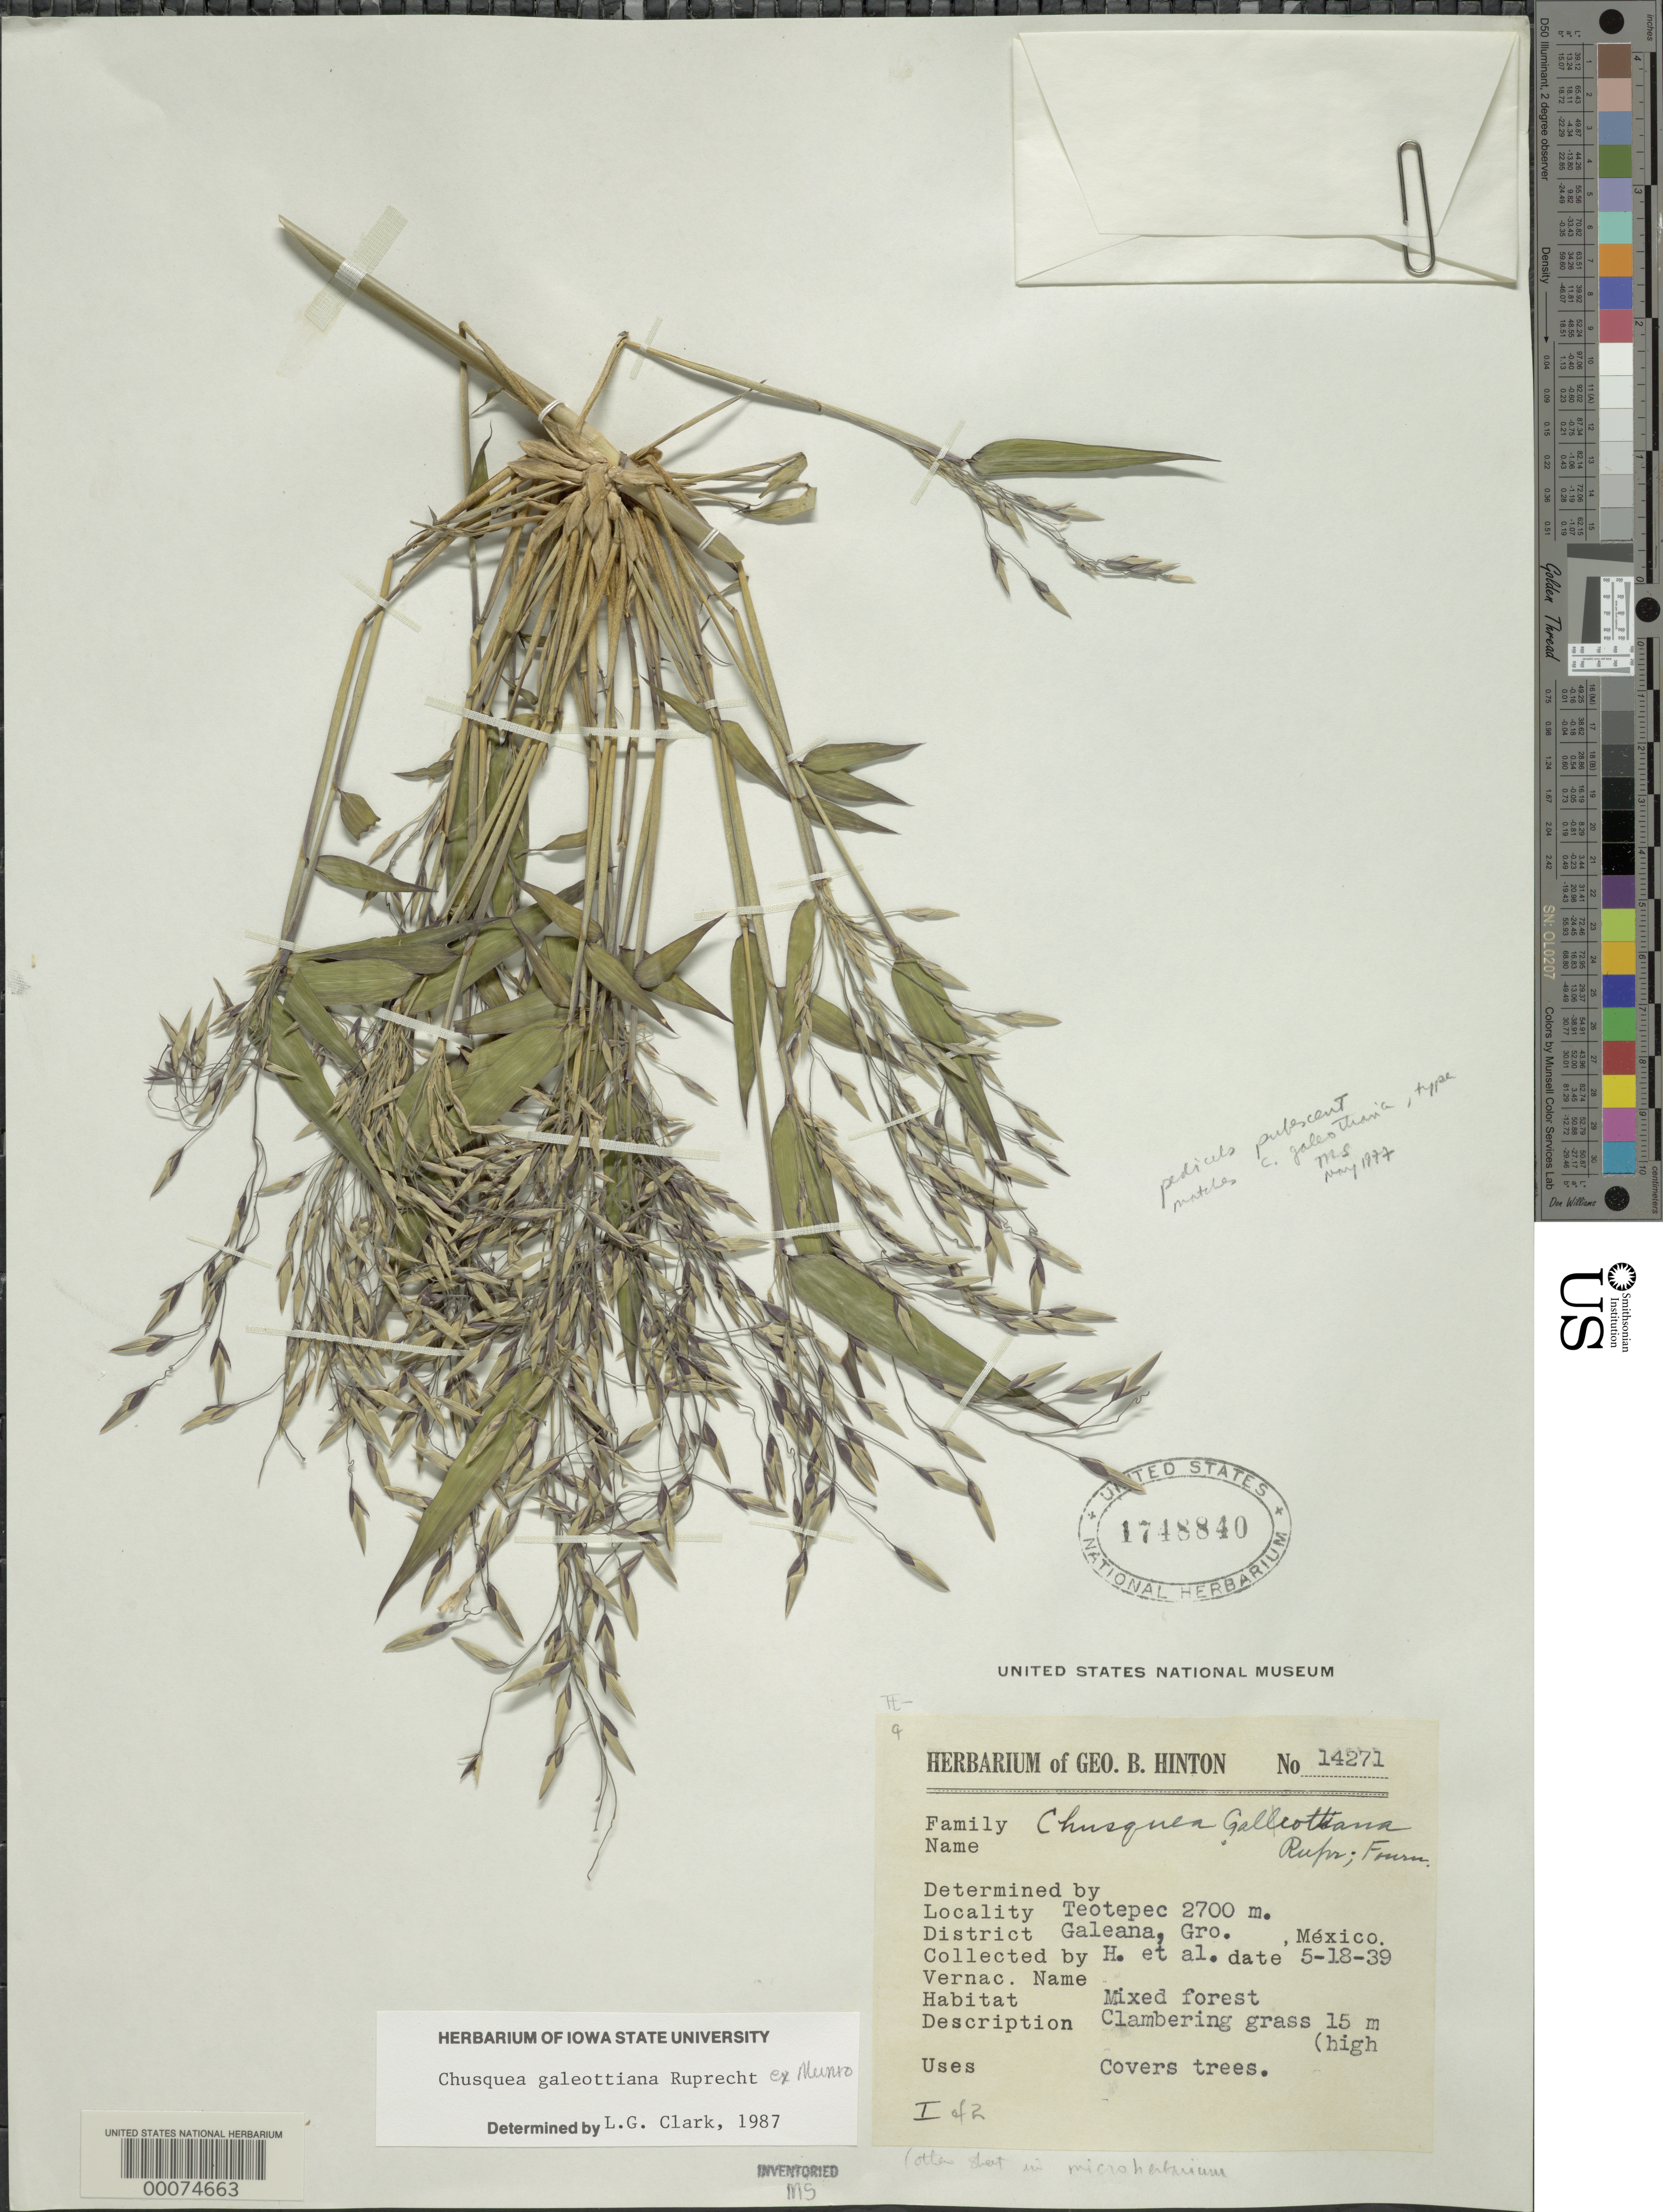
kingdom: Plantae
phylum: Tracheophyta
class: Liliopsida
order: Poales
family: Poaceae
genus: Chusquea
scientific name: Chusquea galeottiana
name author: Rupr. ex Munro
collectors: G. B. Hinton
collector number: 14271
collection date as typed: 18 May 1939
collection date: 1939-05-18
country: Mexico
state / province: Guerrero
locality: Teotepec, Galeana Dist.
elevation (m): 2700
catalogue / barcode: US 1748840